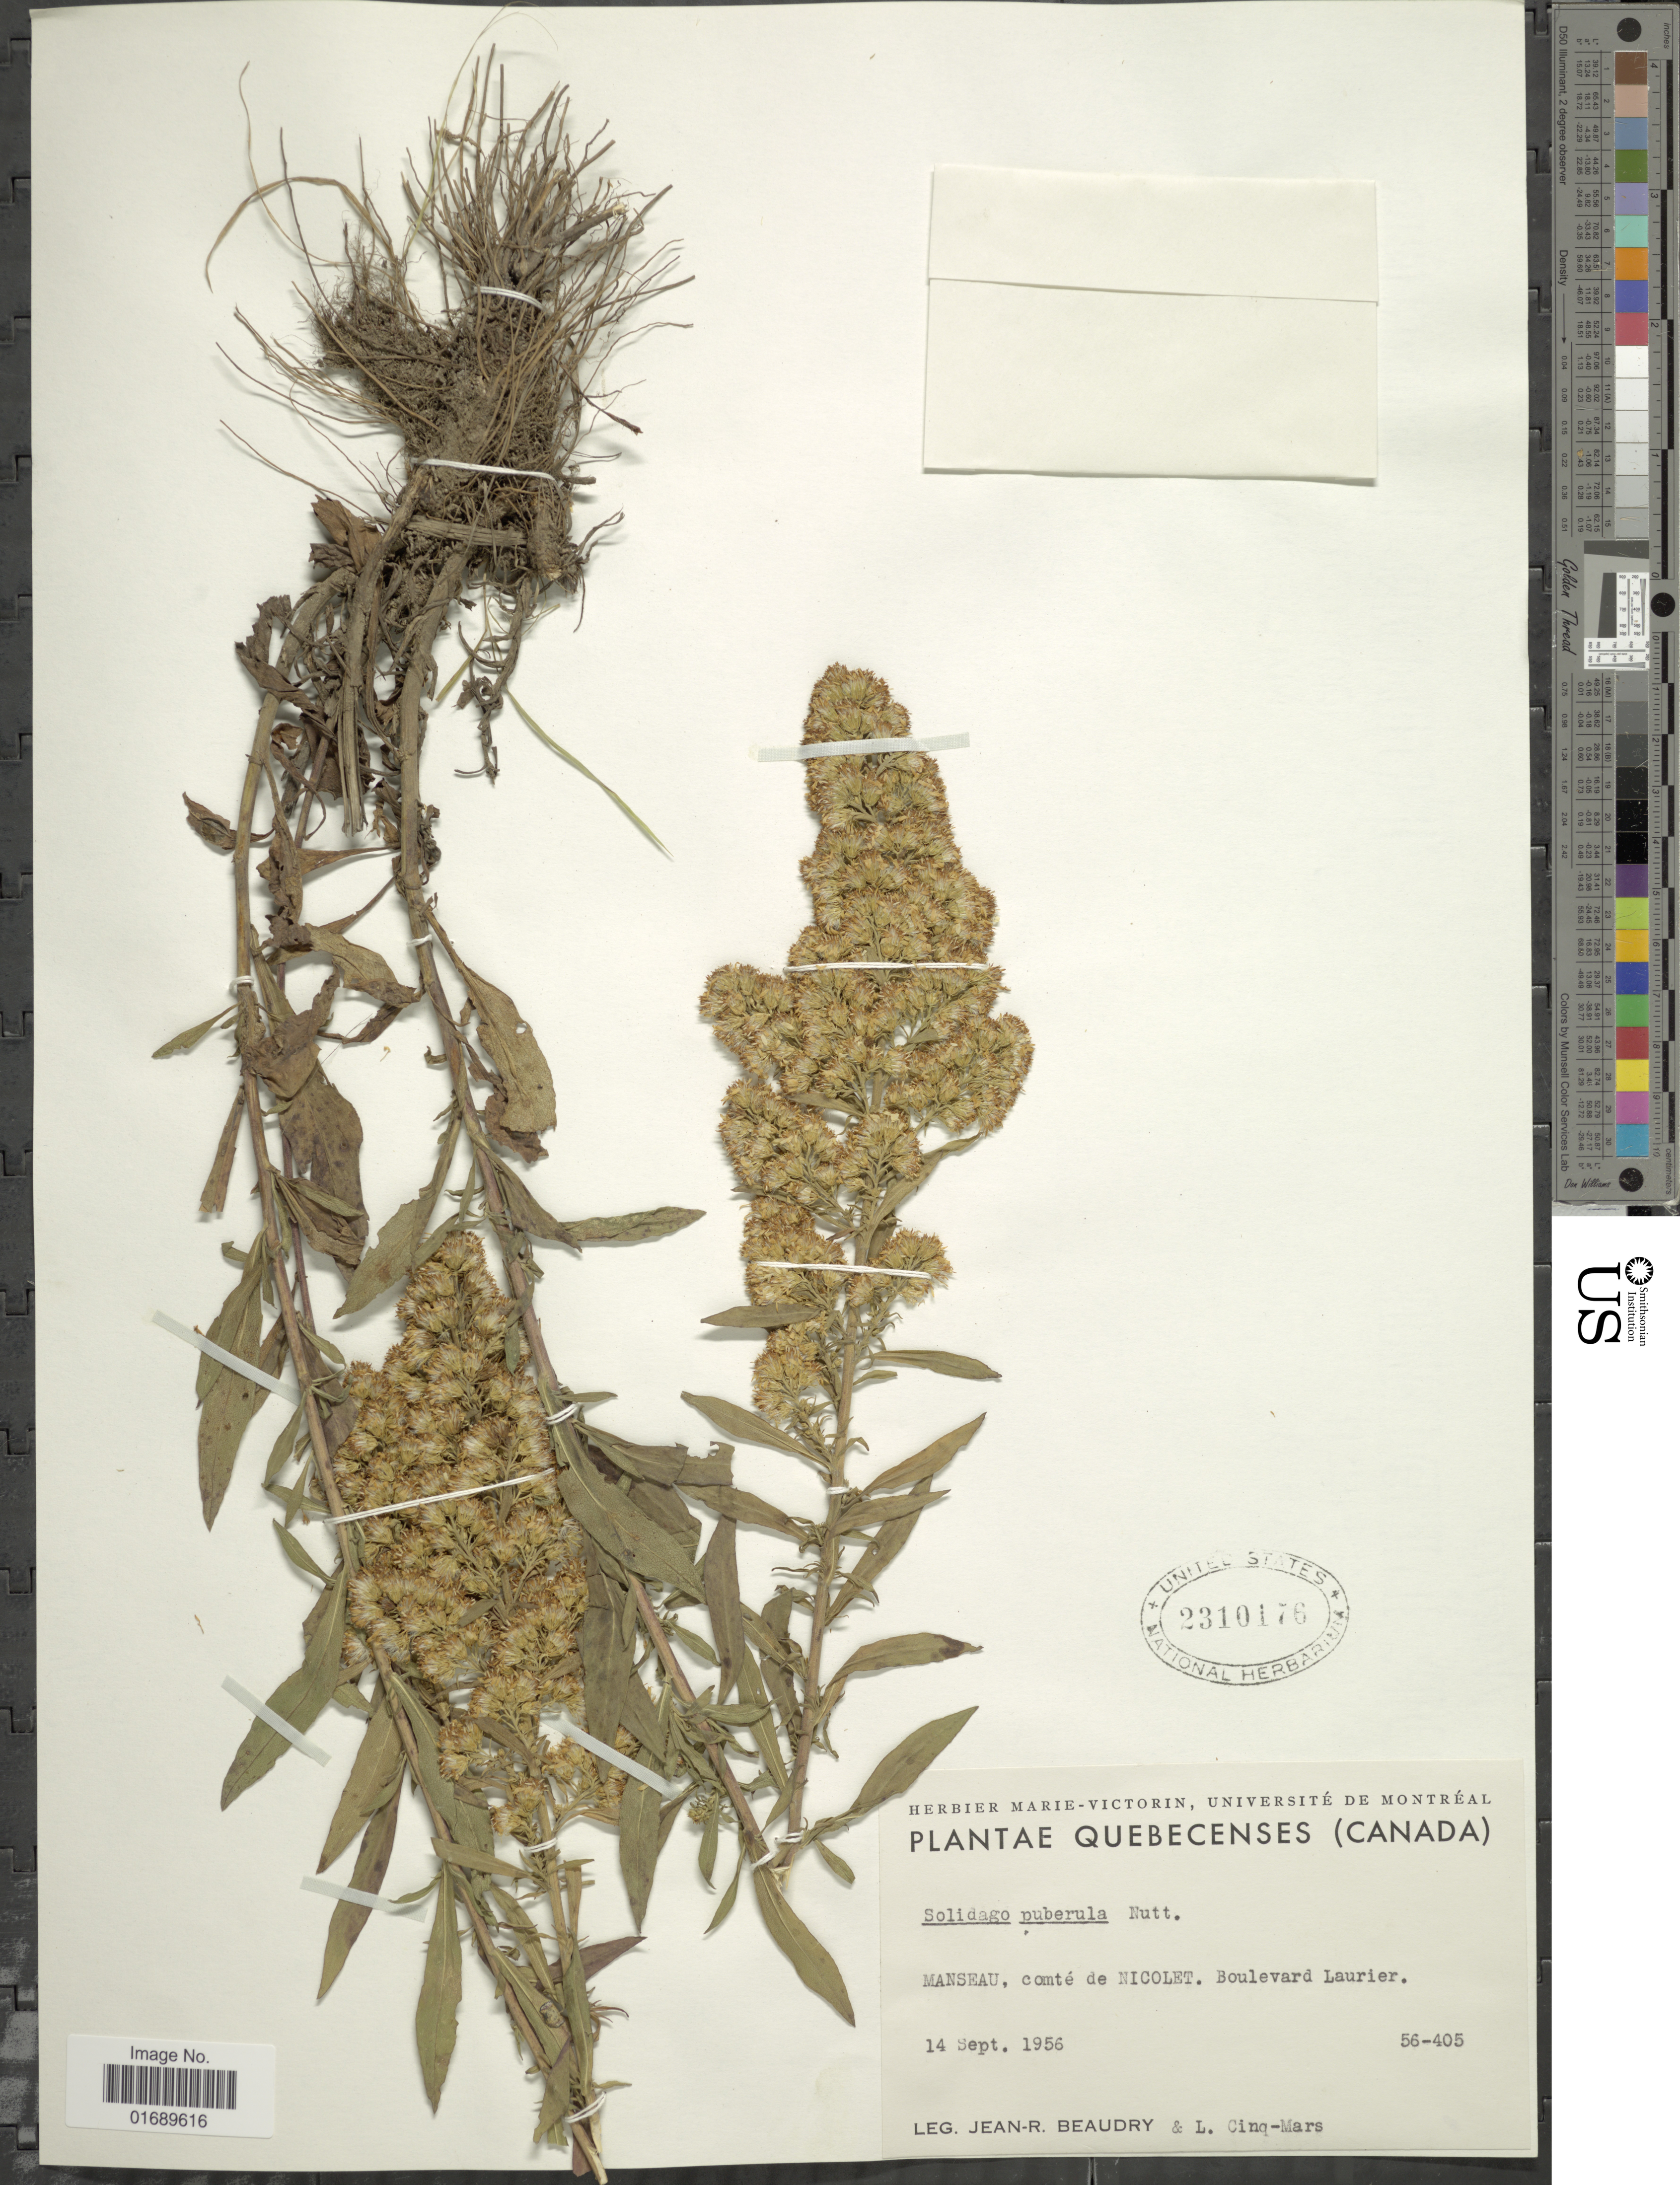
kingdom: Plantae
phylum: Tracheophyta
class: Magnoliopsida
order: Asterales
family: Asteraceae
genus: Solidago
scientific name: Solidago puberula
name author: Nutt.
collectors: L. Clinq-Mars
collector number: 56-405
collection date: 1956-09-14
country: Canada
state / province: Quebec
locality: Manseau, comté de Nicolet. Boulevard Laurier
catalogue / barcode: US 2310176